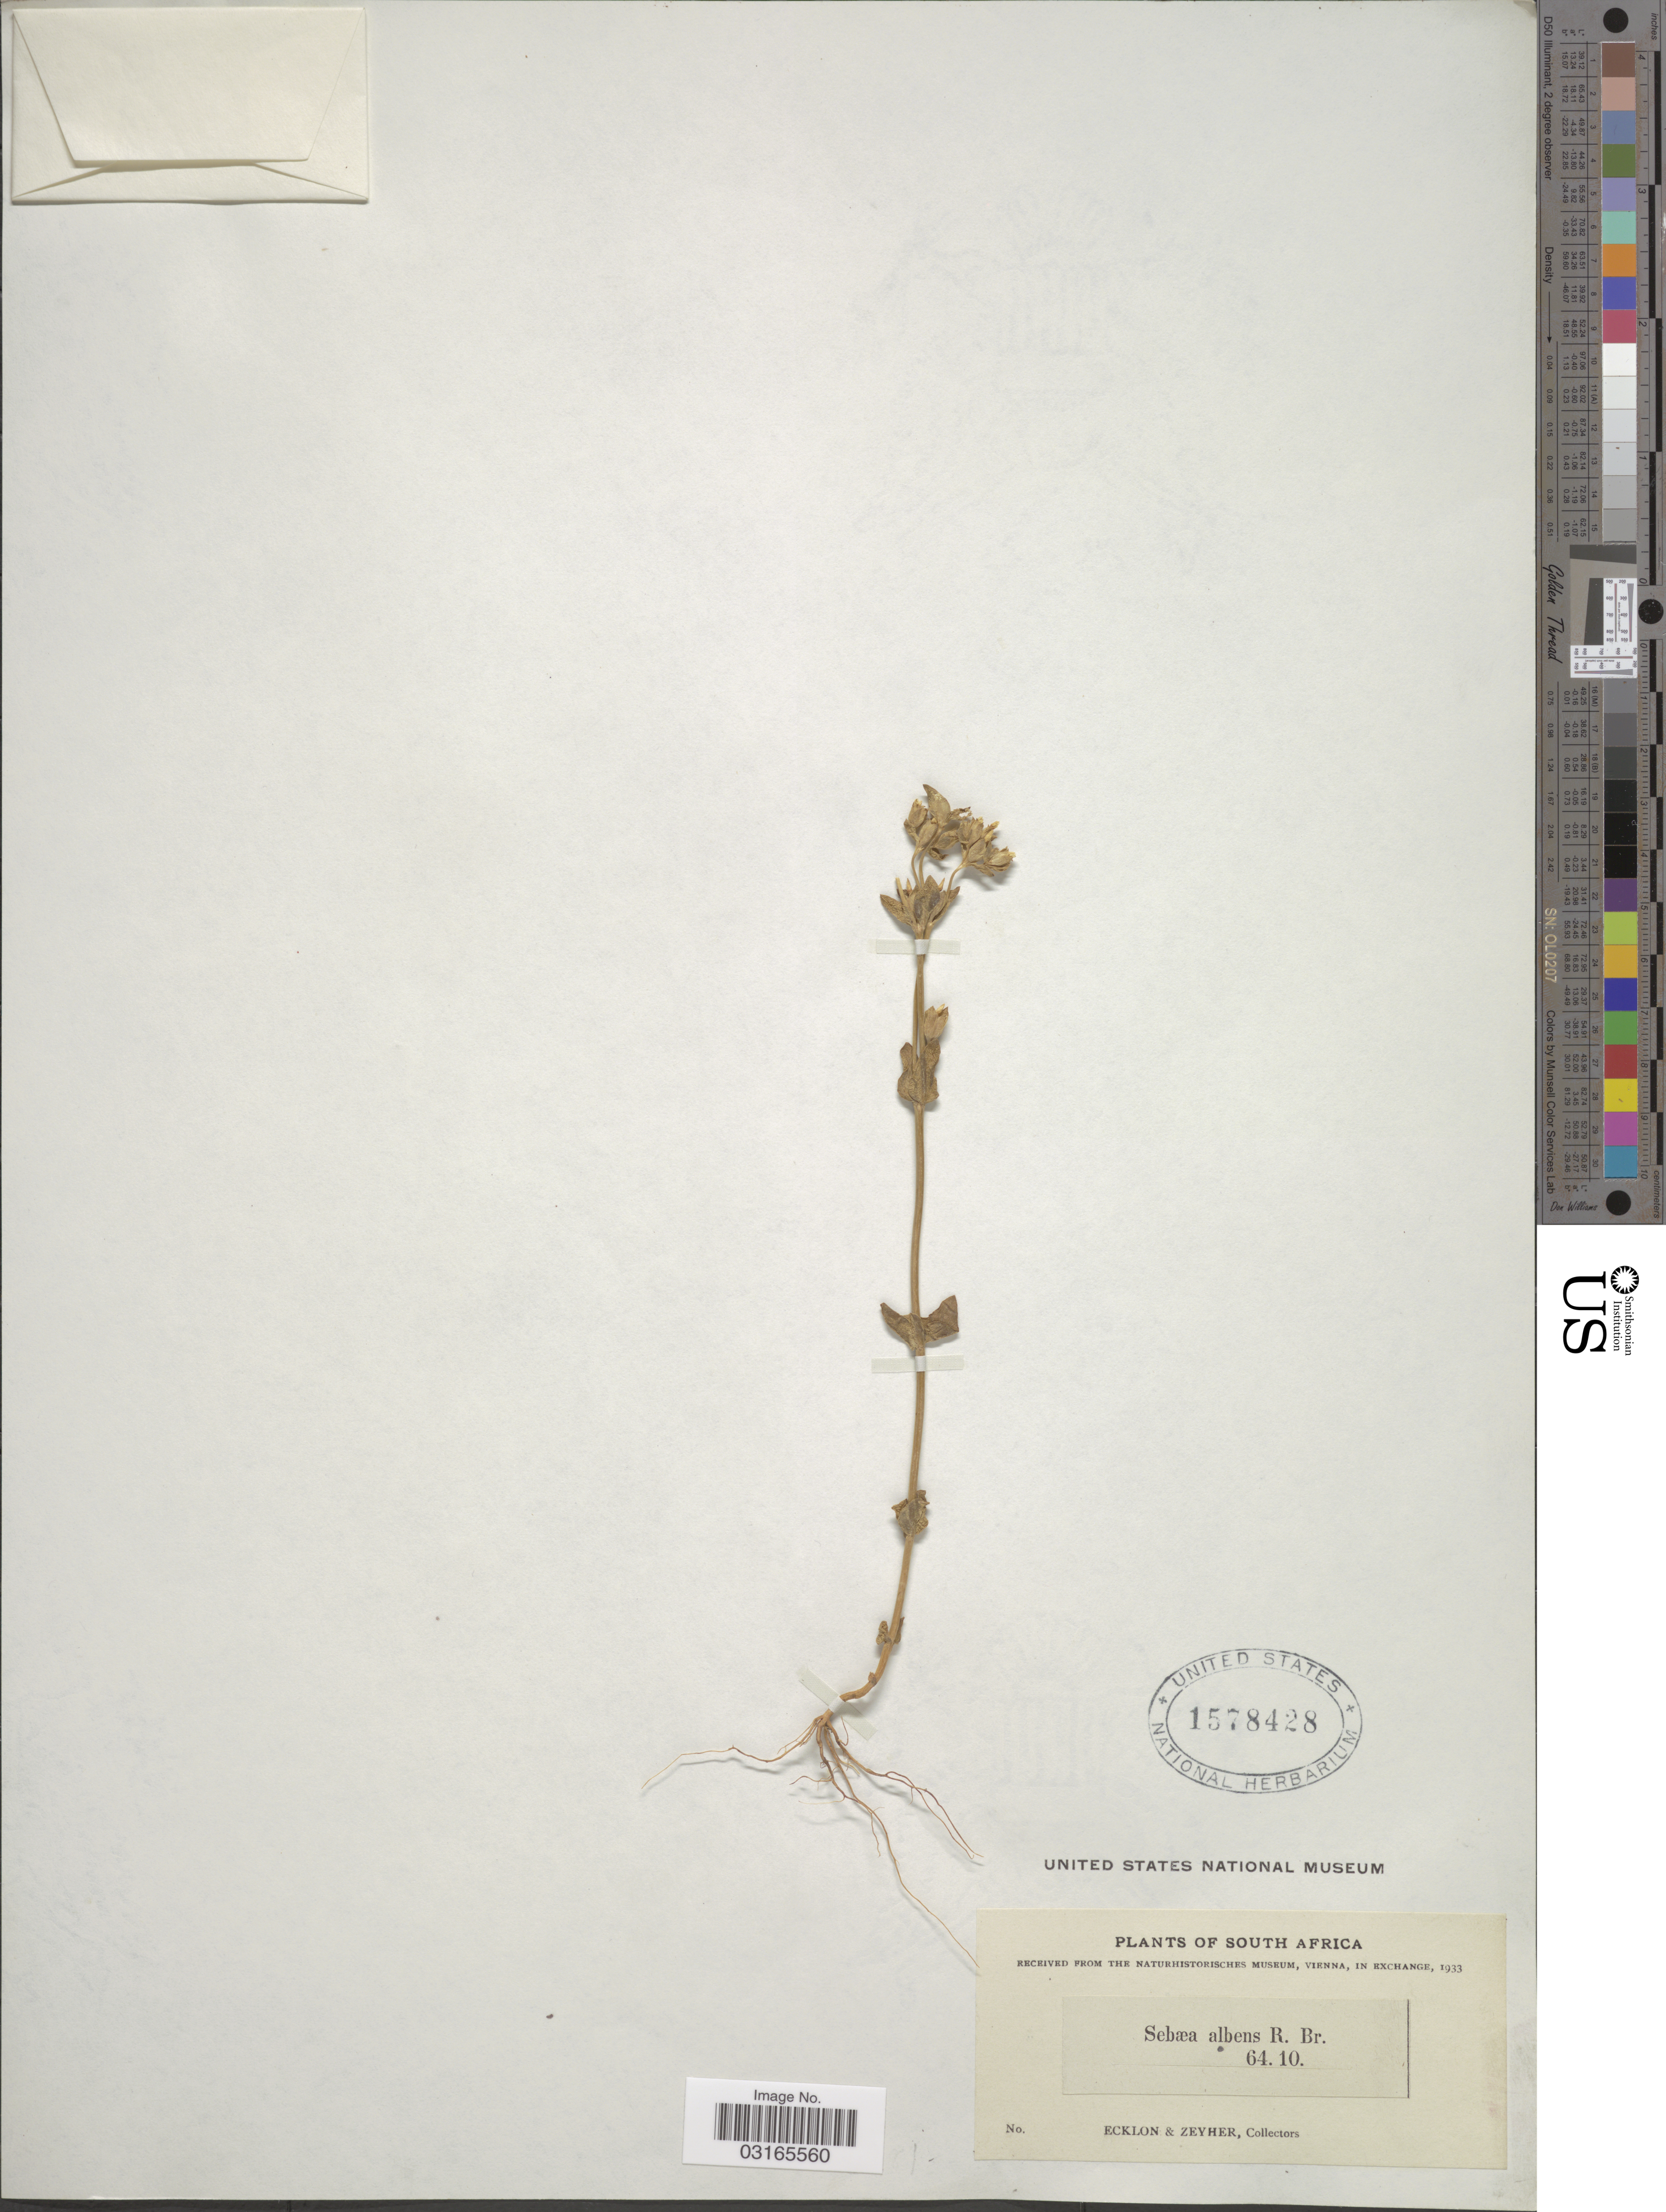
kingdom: Plantae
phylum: Tracheophyta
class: Magnoliopsida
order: Gentianales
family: Gentianaceae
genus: Sebaea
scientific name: Sebaea albens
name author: (L. f.) Roem. & Schult.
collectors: -. Ecklon & -. Zeyher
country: South Africa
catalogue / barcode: US 1578428